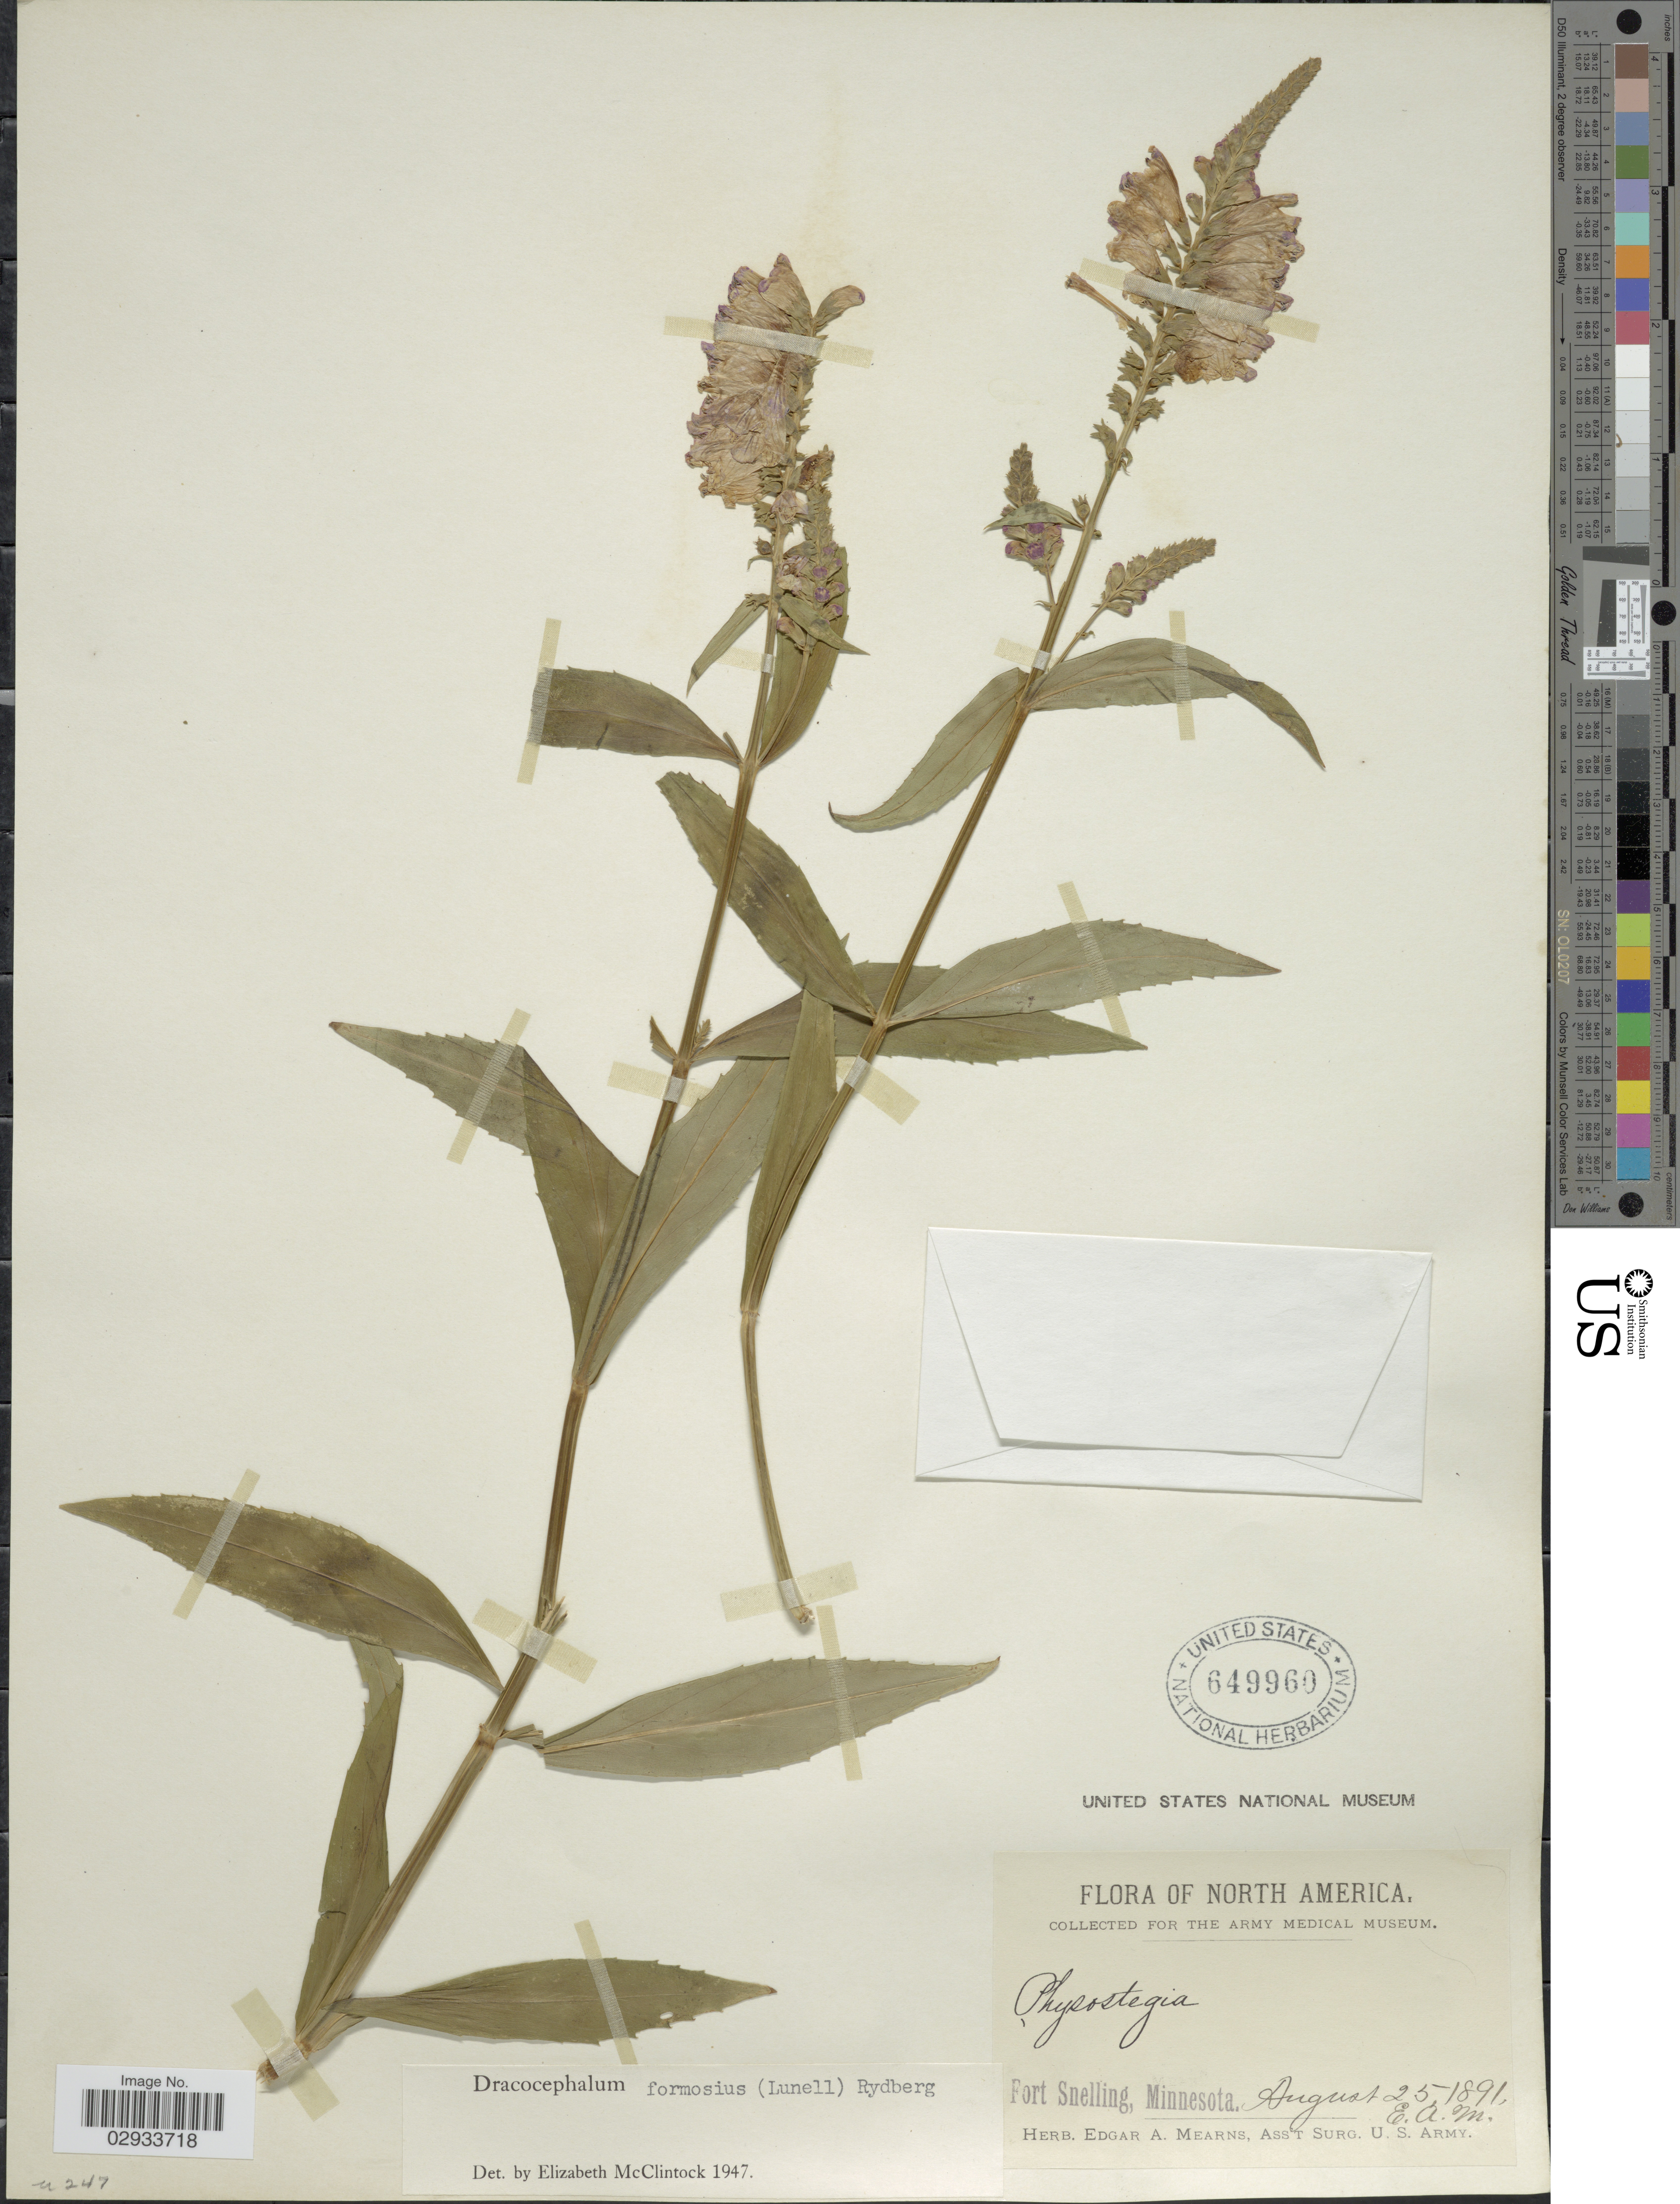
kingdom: Plantae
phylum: Tracheophyta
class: Magnoliopsida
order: Lamiales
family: Lamiaceae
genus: Physostegia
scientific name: Physostegia formosior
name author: Lunell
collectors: E. A. Mearns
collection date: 1891-08-25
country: United States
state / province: Minnesota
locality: Fort Snelling, Minnesota.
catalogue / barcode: US 649960